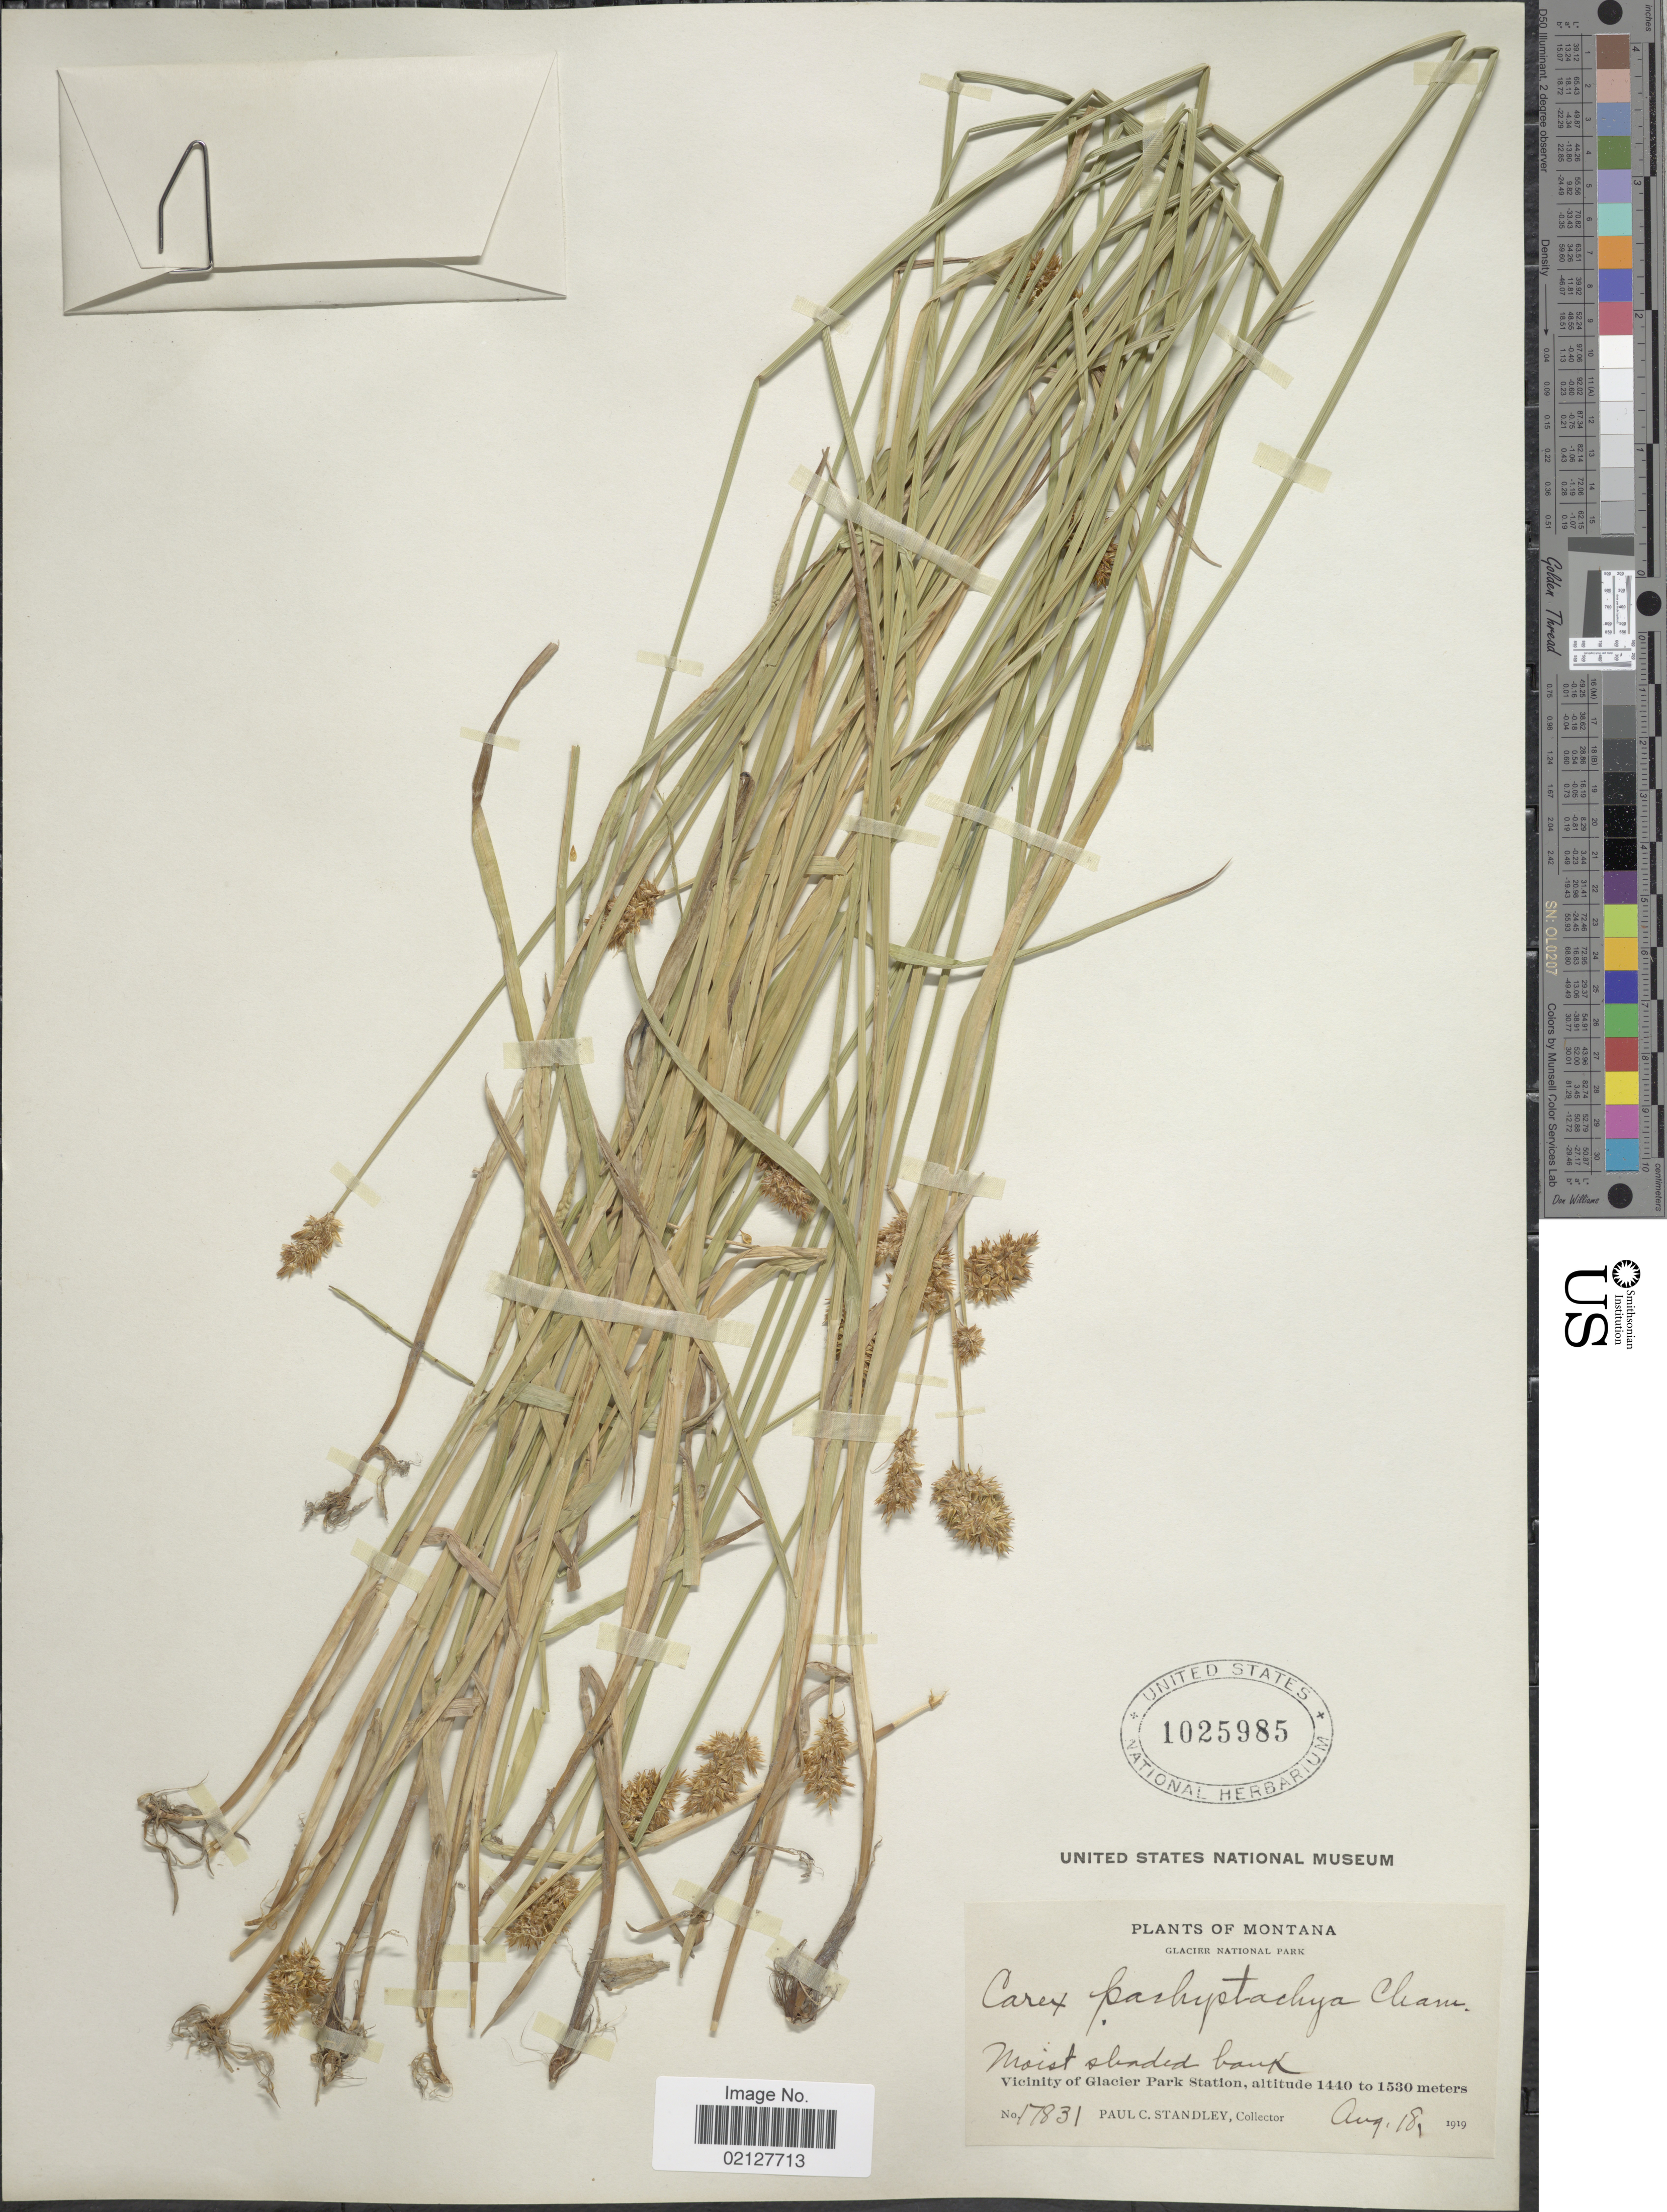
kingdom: Plantae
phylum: Tracheophyta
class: Liliopsida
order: Poales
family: Cyperaceae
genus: Carex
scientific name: Carex pachystachya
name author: Cham. ex Steud.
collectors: P. C. Standley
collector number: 17831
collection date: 1919-08-18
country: United States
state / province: Montana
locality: Glacier National Park. Vicinity of Glacier Park Station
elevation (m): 1440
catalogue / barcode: US 1025985